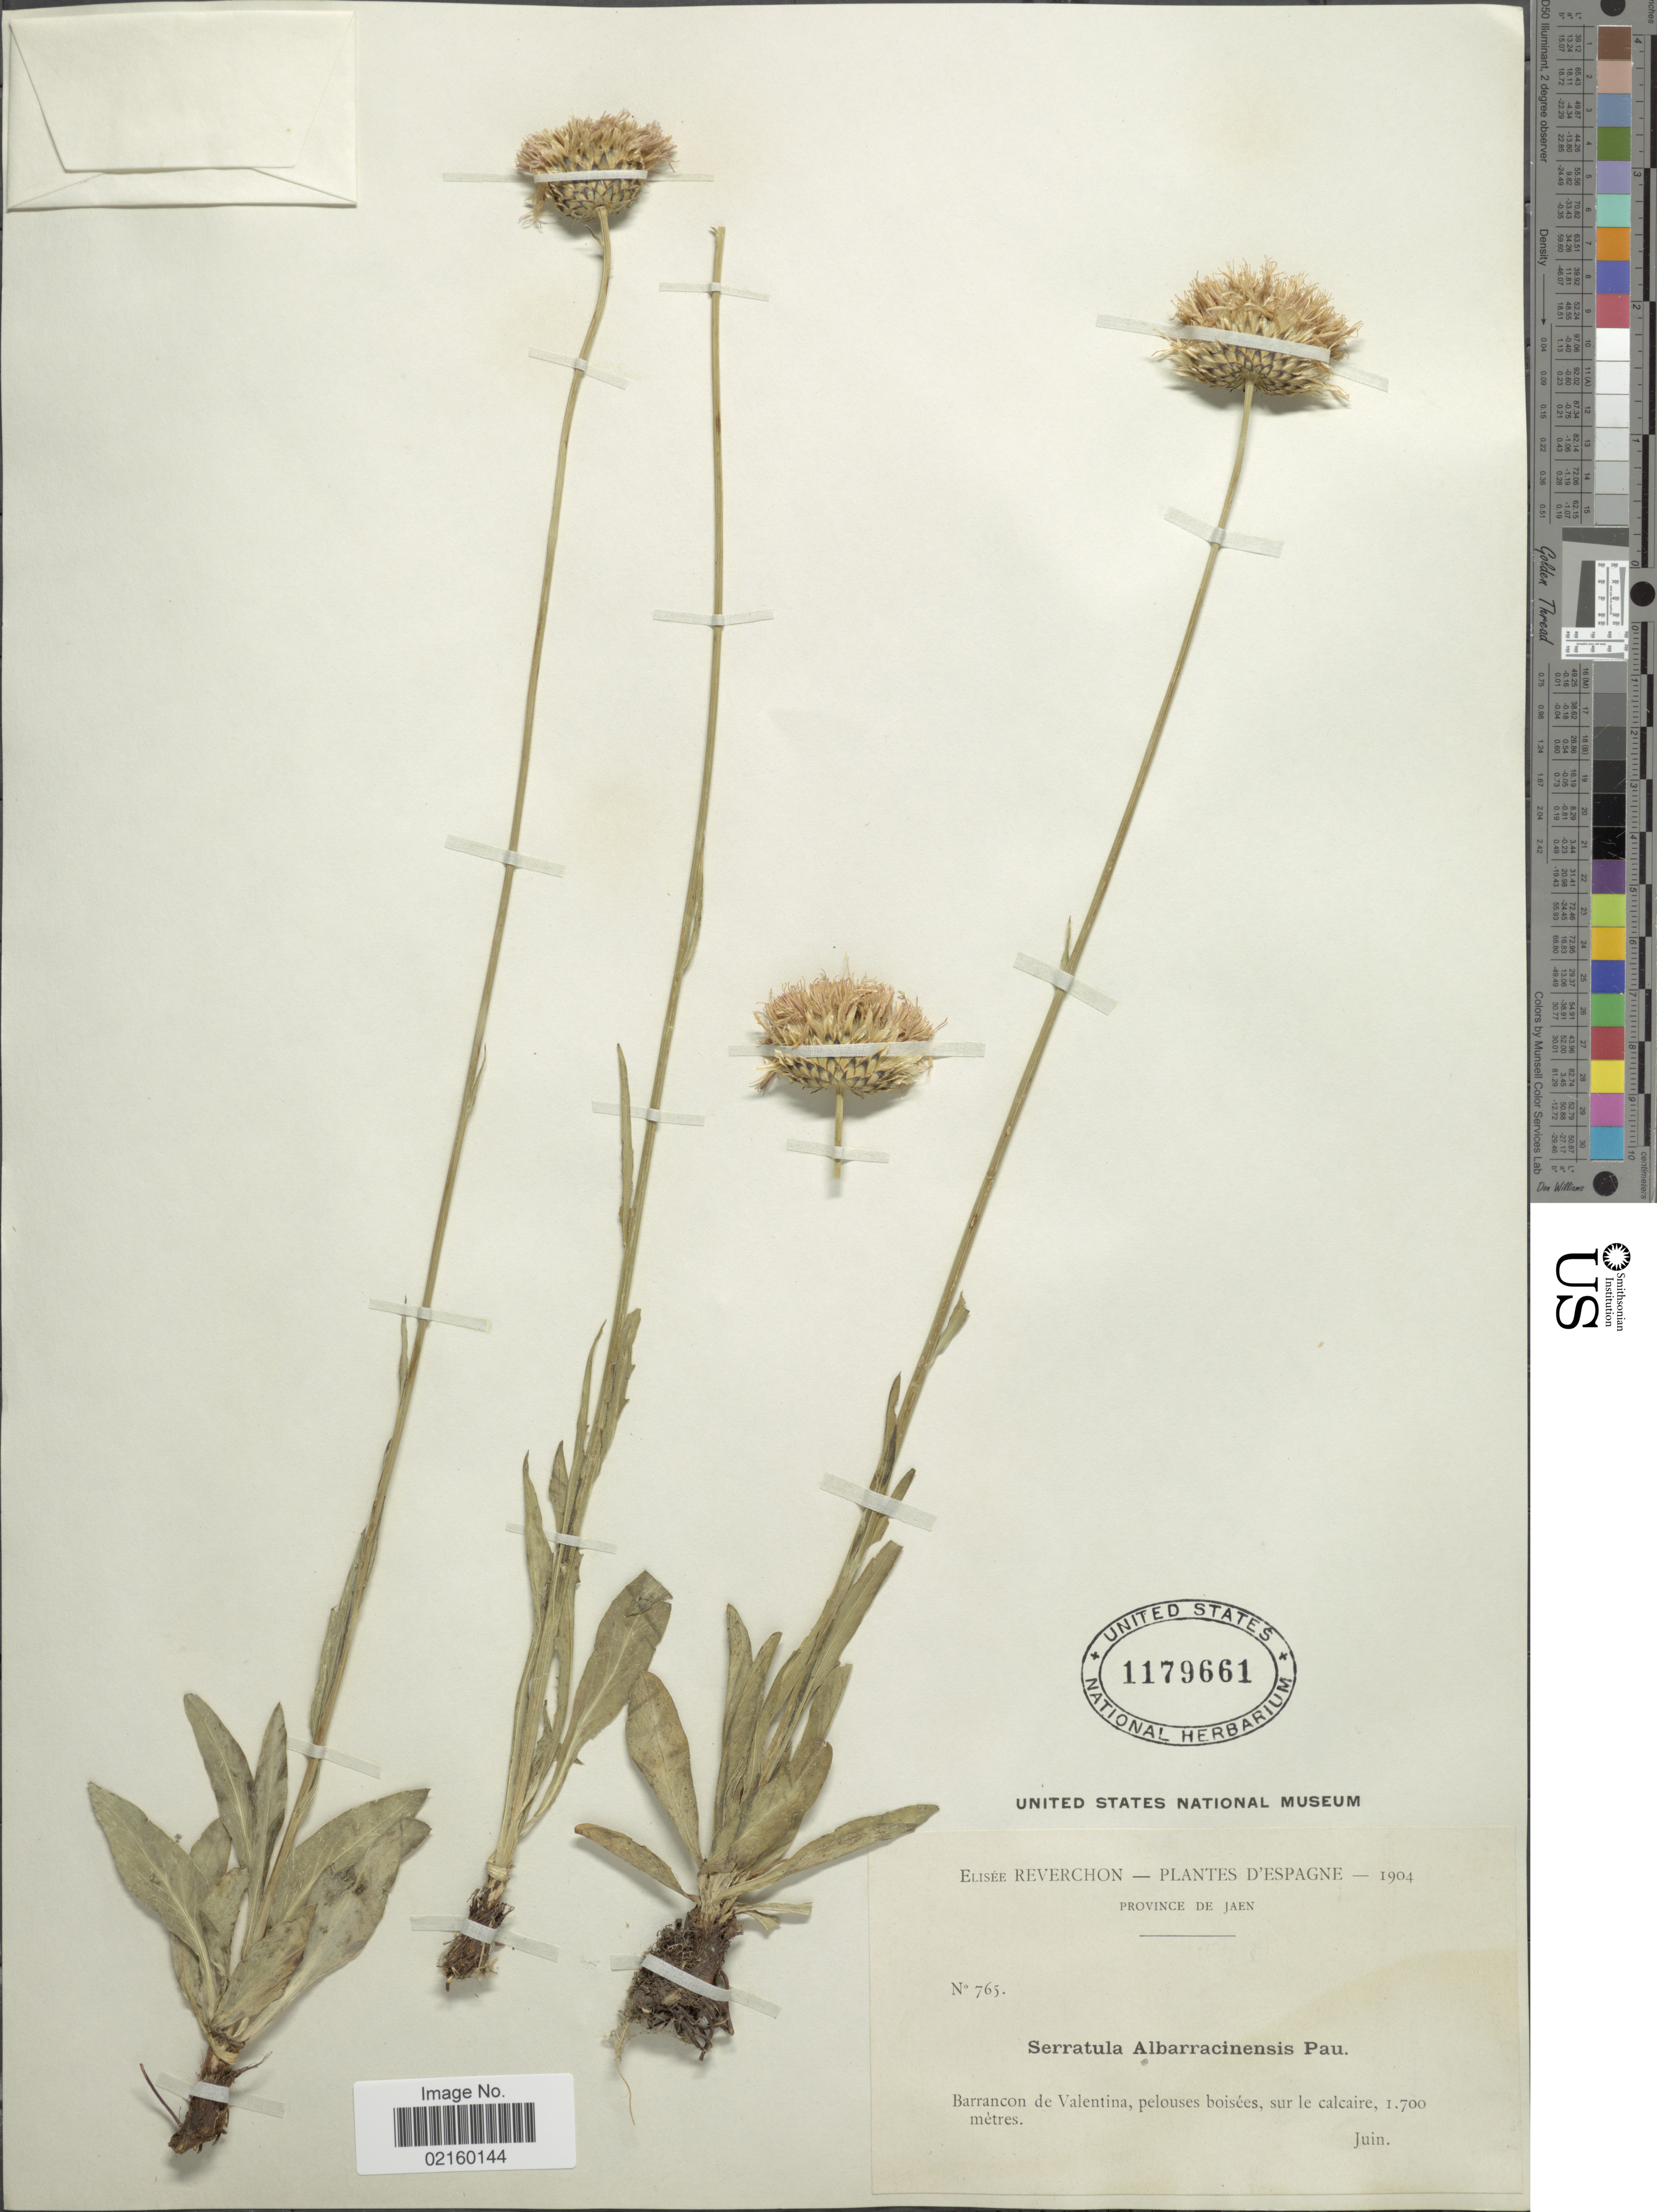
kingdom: Plantae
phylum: Tracheophyta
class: Magnoliopsida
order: Asterales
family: Asteraceae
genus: Klasea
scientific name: Klasea nudicaulis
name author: (L.) Fourr.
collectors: E. Reverchon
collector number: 765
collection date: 1904-06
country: Spain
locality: Province de Jaen, Barracon de Valentina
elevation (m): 1700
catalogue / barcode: US 1179661